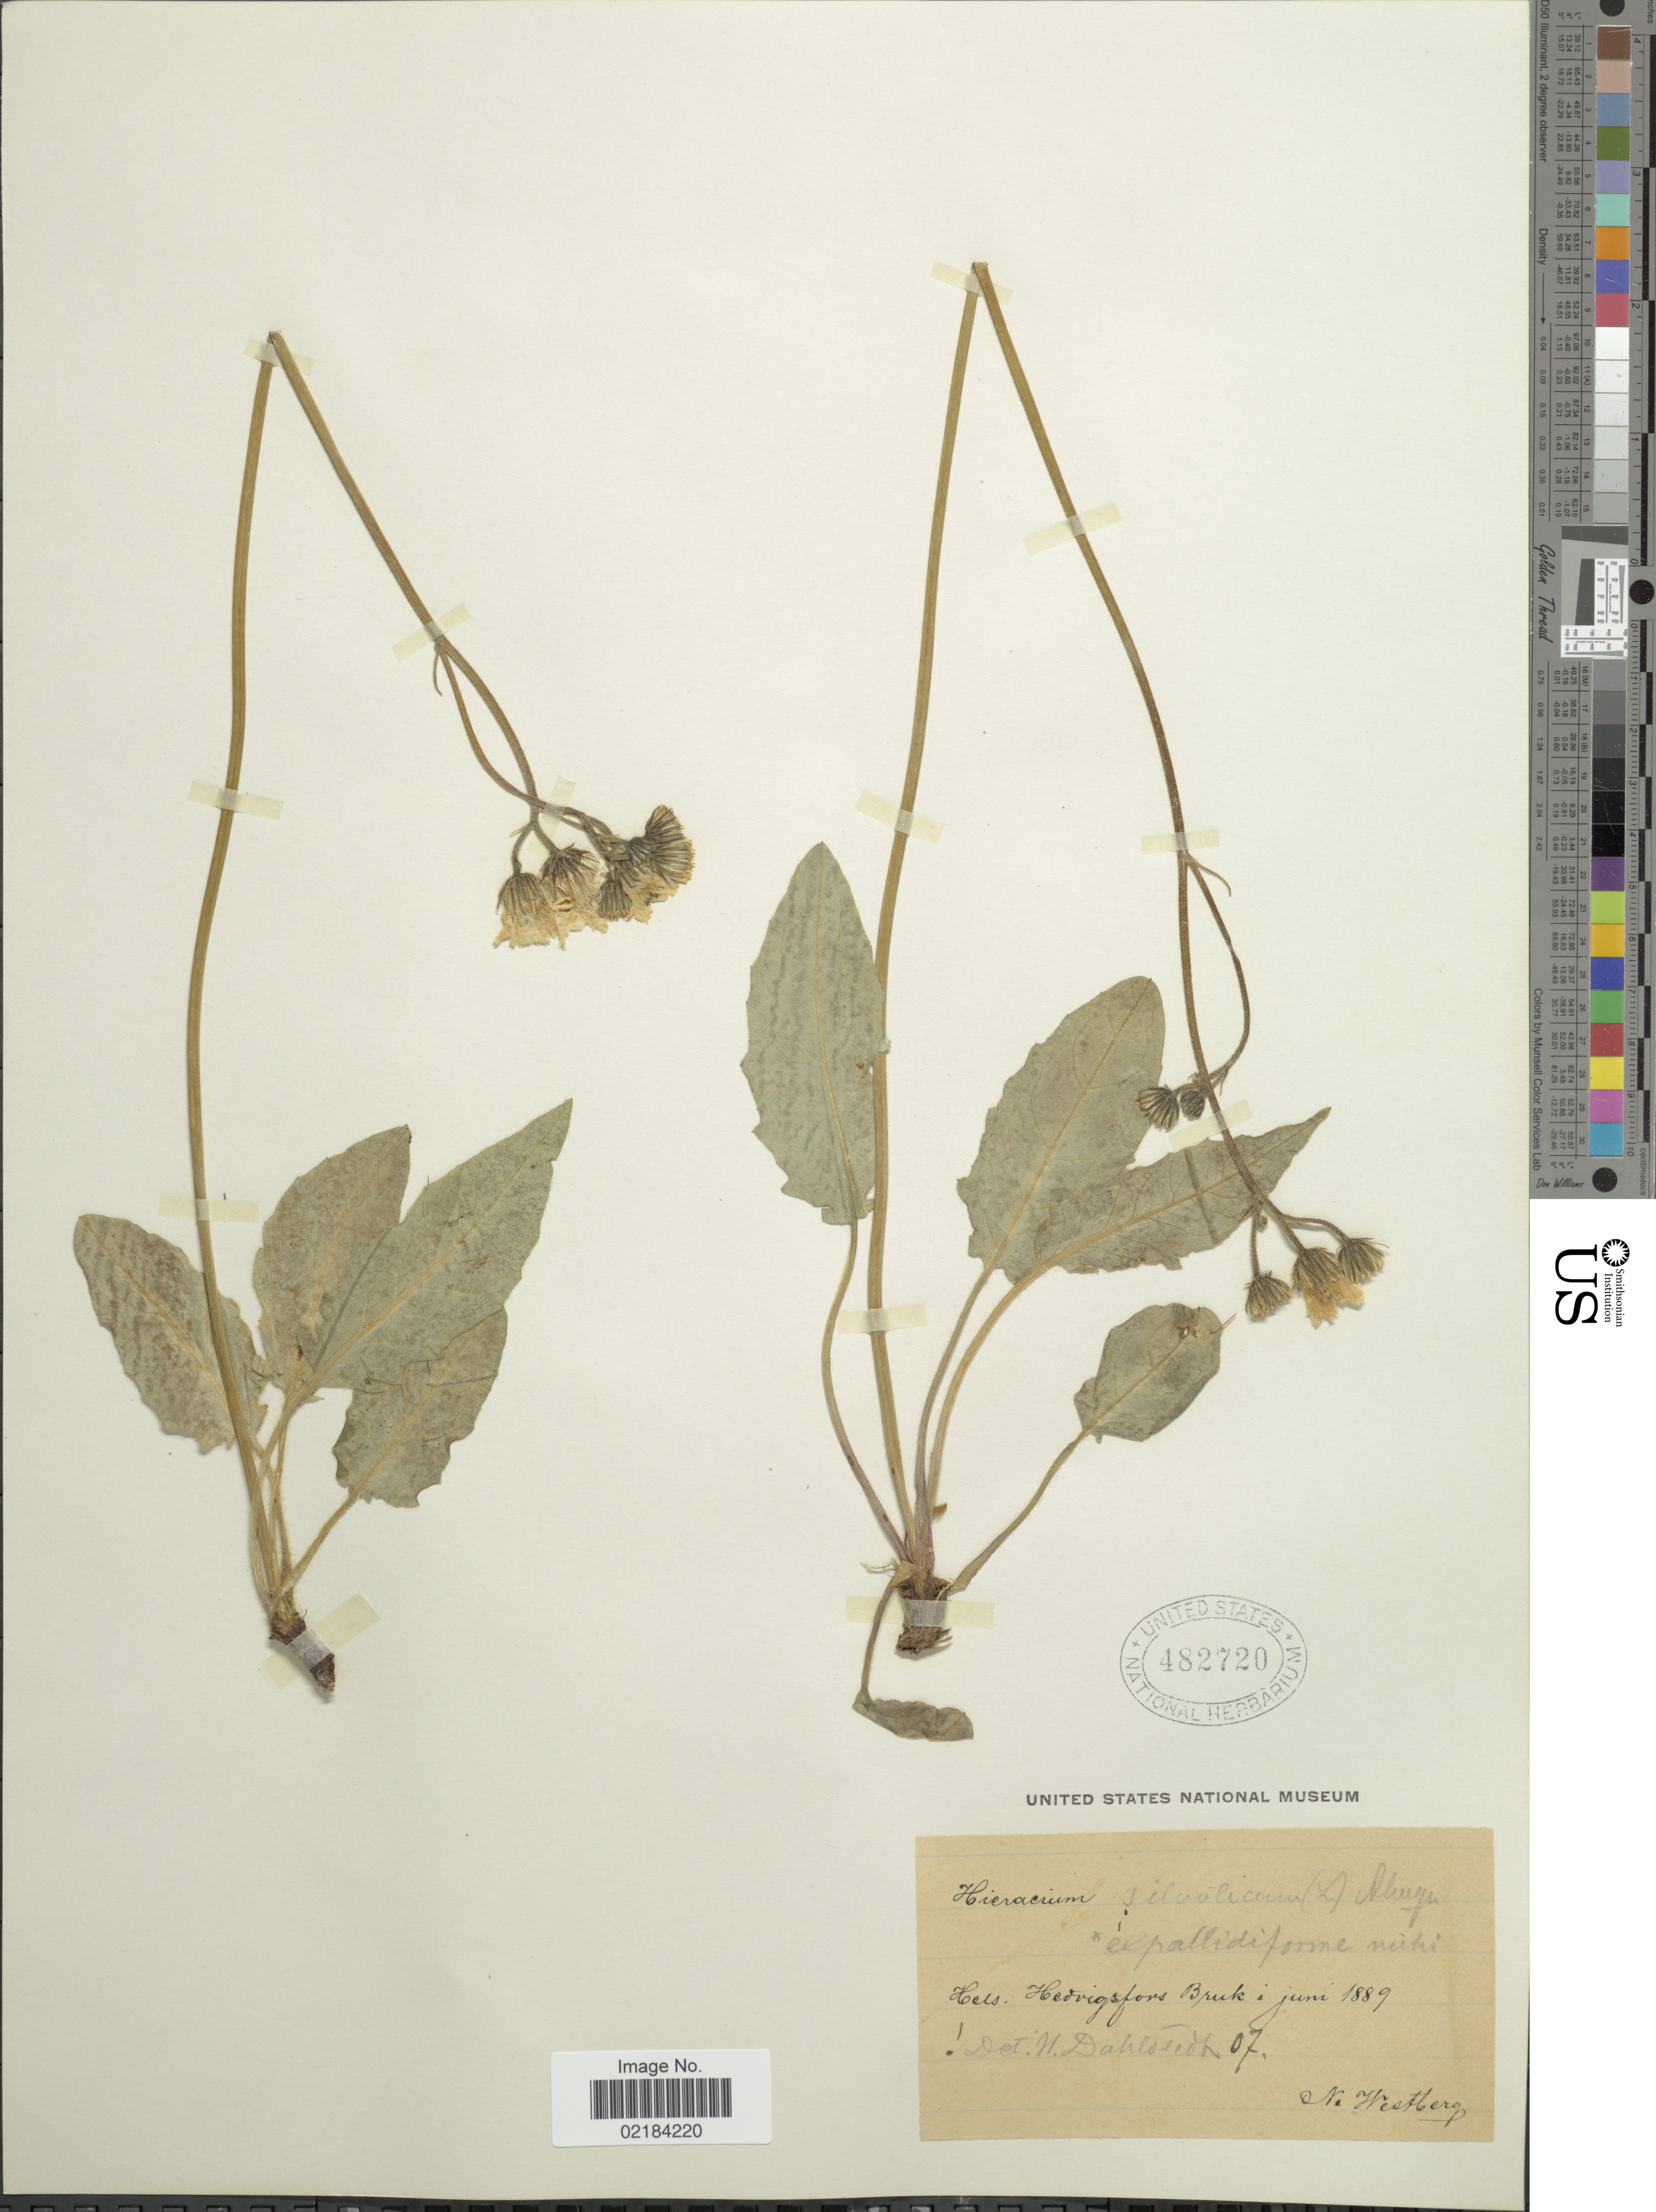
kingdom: Plantae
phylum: Tracheophyta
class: Magnoliopsida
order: Asterales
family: Asteraceae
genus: Hieracium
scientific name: Hieracium sylvaticum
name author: (L.) Gouan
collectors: N. Westberg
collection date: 1889-06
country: Sweden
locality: Hels. Hedvigsfors Bruk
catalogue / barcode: US 482720